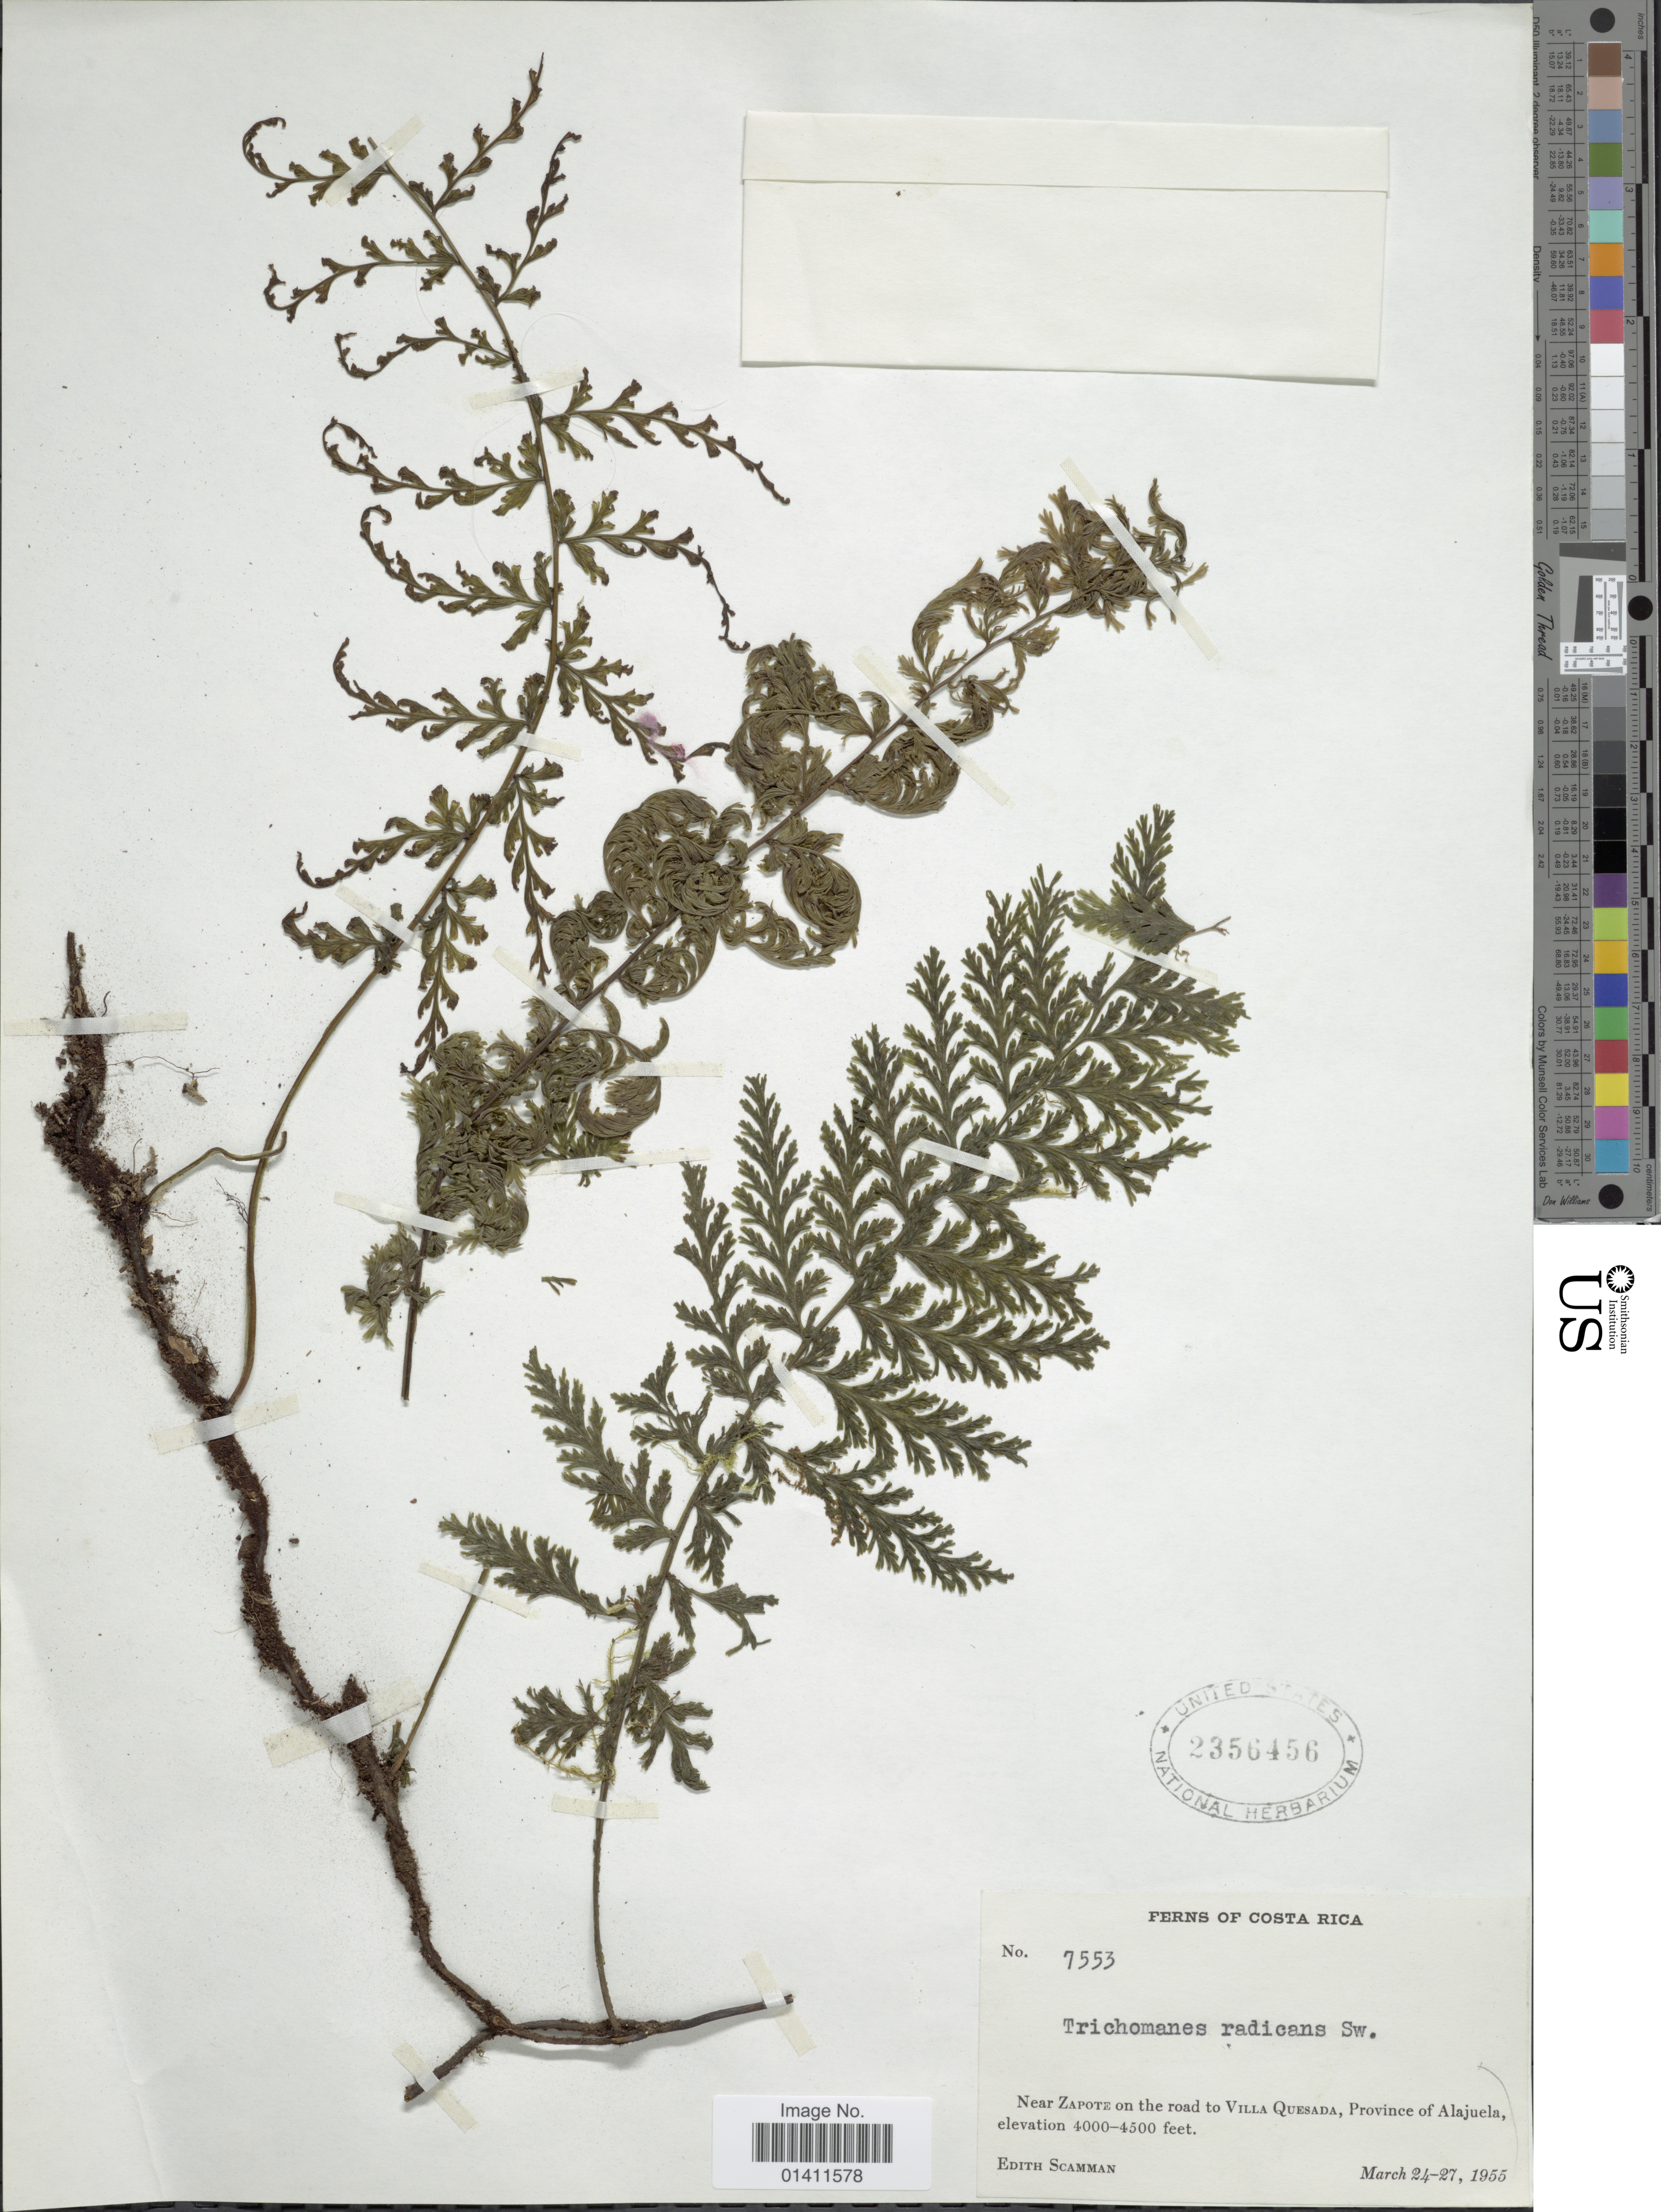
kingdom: Plantae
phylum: Tracheophyta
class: Polypodiopsida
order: Hymenophyllales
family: Hymenophyllaceae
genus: Vandenboschia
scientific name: Vandenboschia collariata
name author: (Bosch) Ebihara & K. Iwats.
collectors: E. Scamman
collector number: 7553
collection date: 1955-03-24/1955-03-27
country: Costa Rica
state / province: Alajuela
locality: Near Zapote on the road to Villa Quesada, Province of Alajuela.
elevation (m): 1219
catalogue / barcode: US 2356456